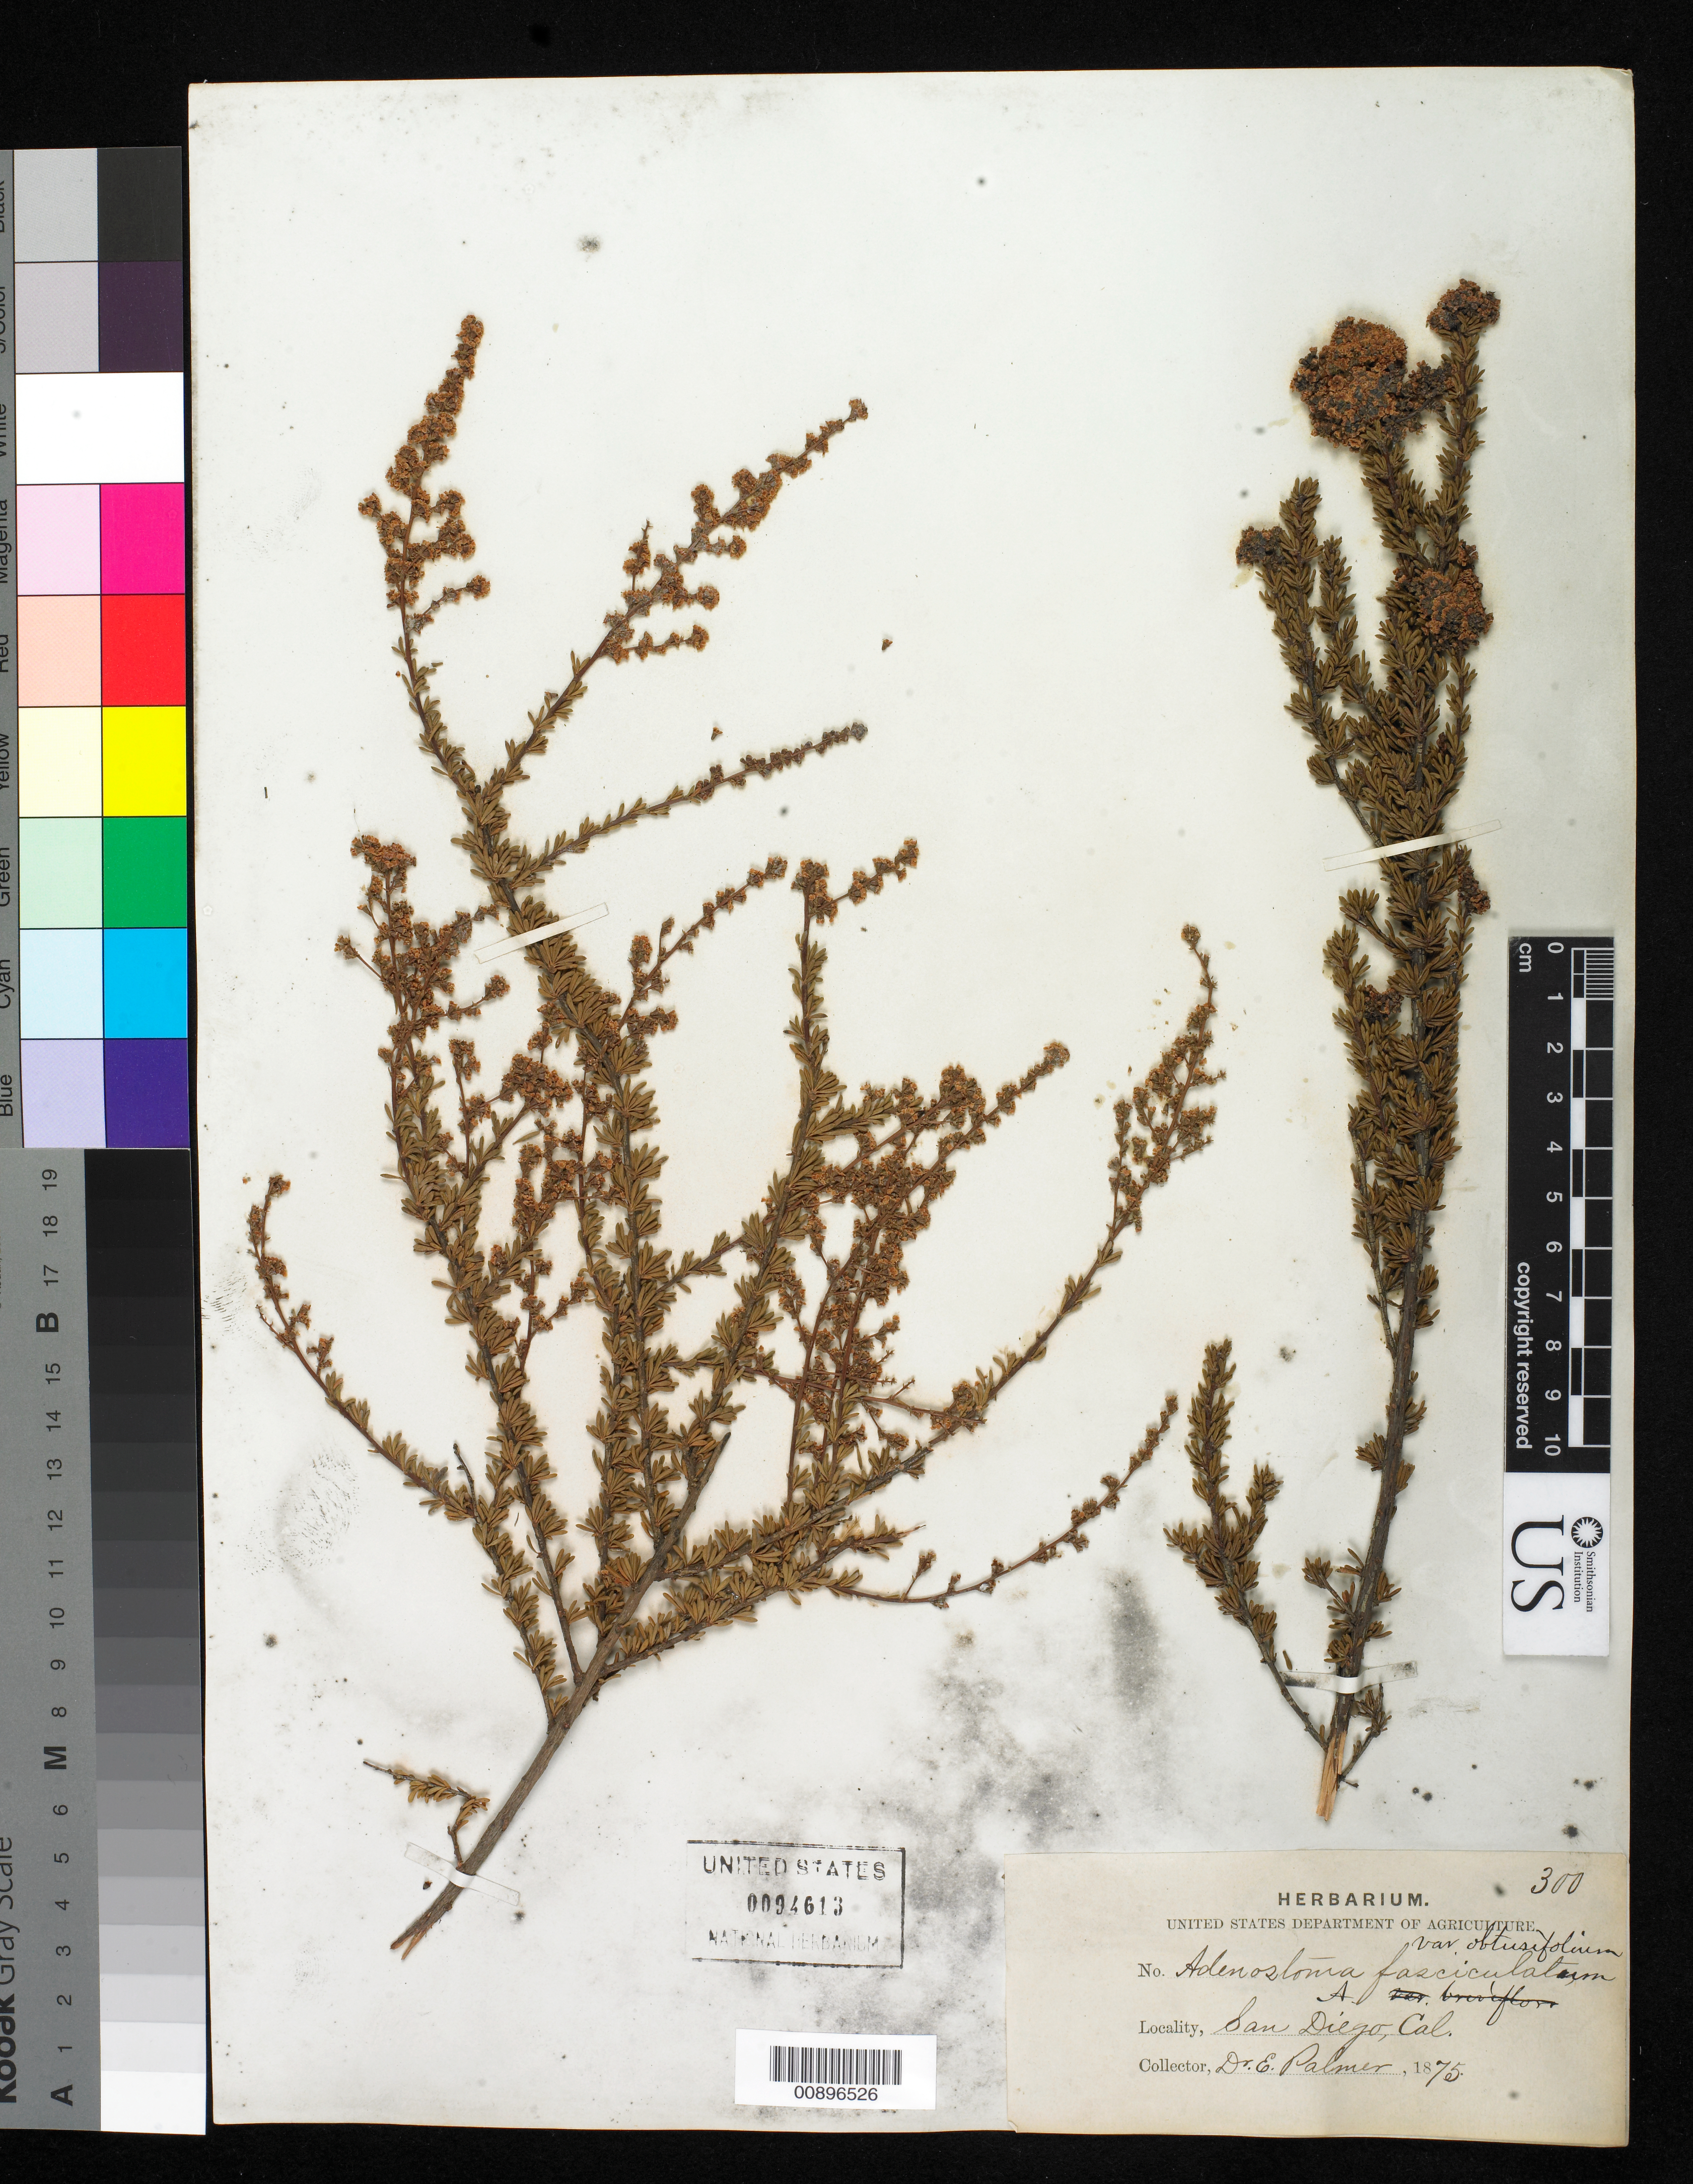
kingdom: Plantae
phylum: Tracheophyta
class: Magnoliopsida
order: Rosales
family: Rosaceae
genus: Adenostoma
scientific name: Adenostoma fasciculatum var. obtusifolium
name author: S. Watson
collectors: E. Palmer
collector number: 300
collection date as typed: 1875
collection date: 1875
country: United States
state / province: California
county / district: San Diego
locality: San Diego, California.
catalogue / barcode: US 94613